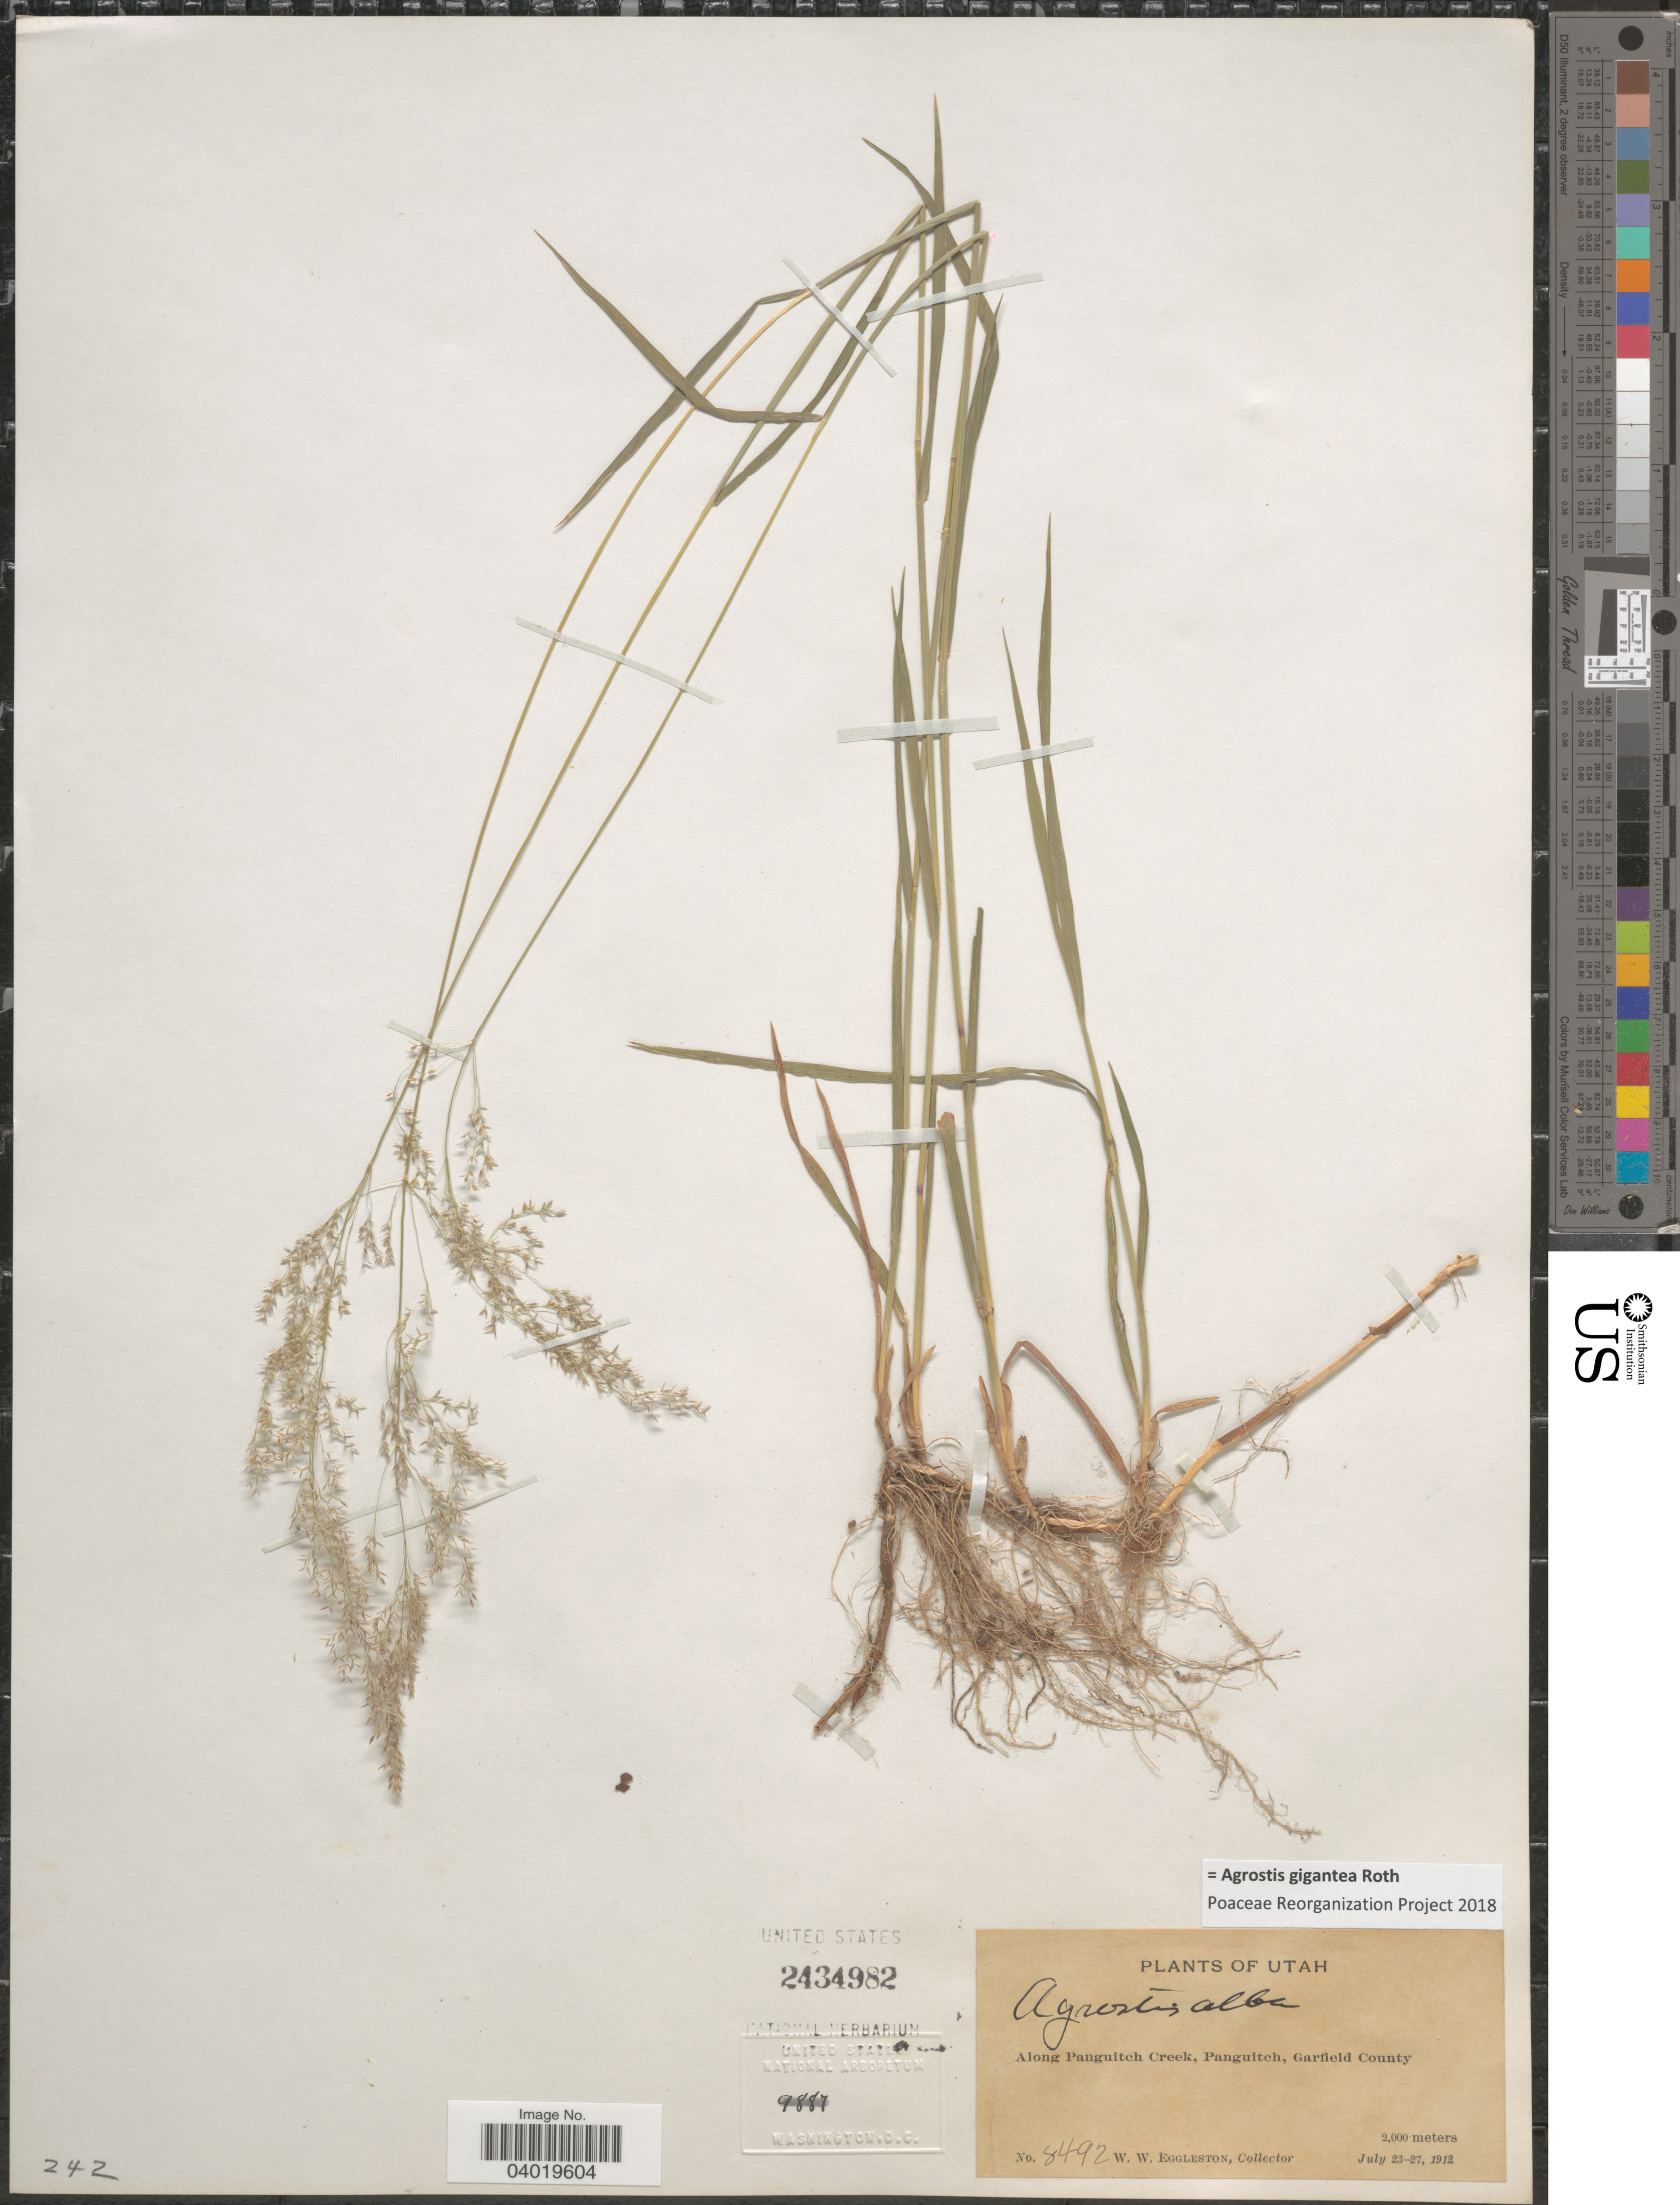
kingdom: Plantae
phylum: Tracheophyta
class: Liliopsida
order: Poales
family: Poaceae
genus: Agrostis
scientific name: Agrostis gigantea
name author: Roth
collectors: W. W. Eggleston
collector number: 8492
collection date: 1912-07-23/1912-07-27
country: United States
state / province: Utah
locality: Along Panguitch Creek, Panguitch, Garfield County.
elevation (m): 2000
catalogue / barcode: US 2434982